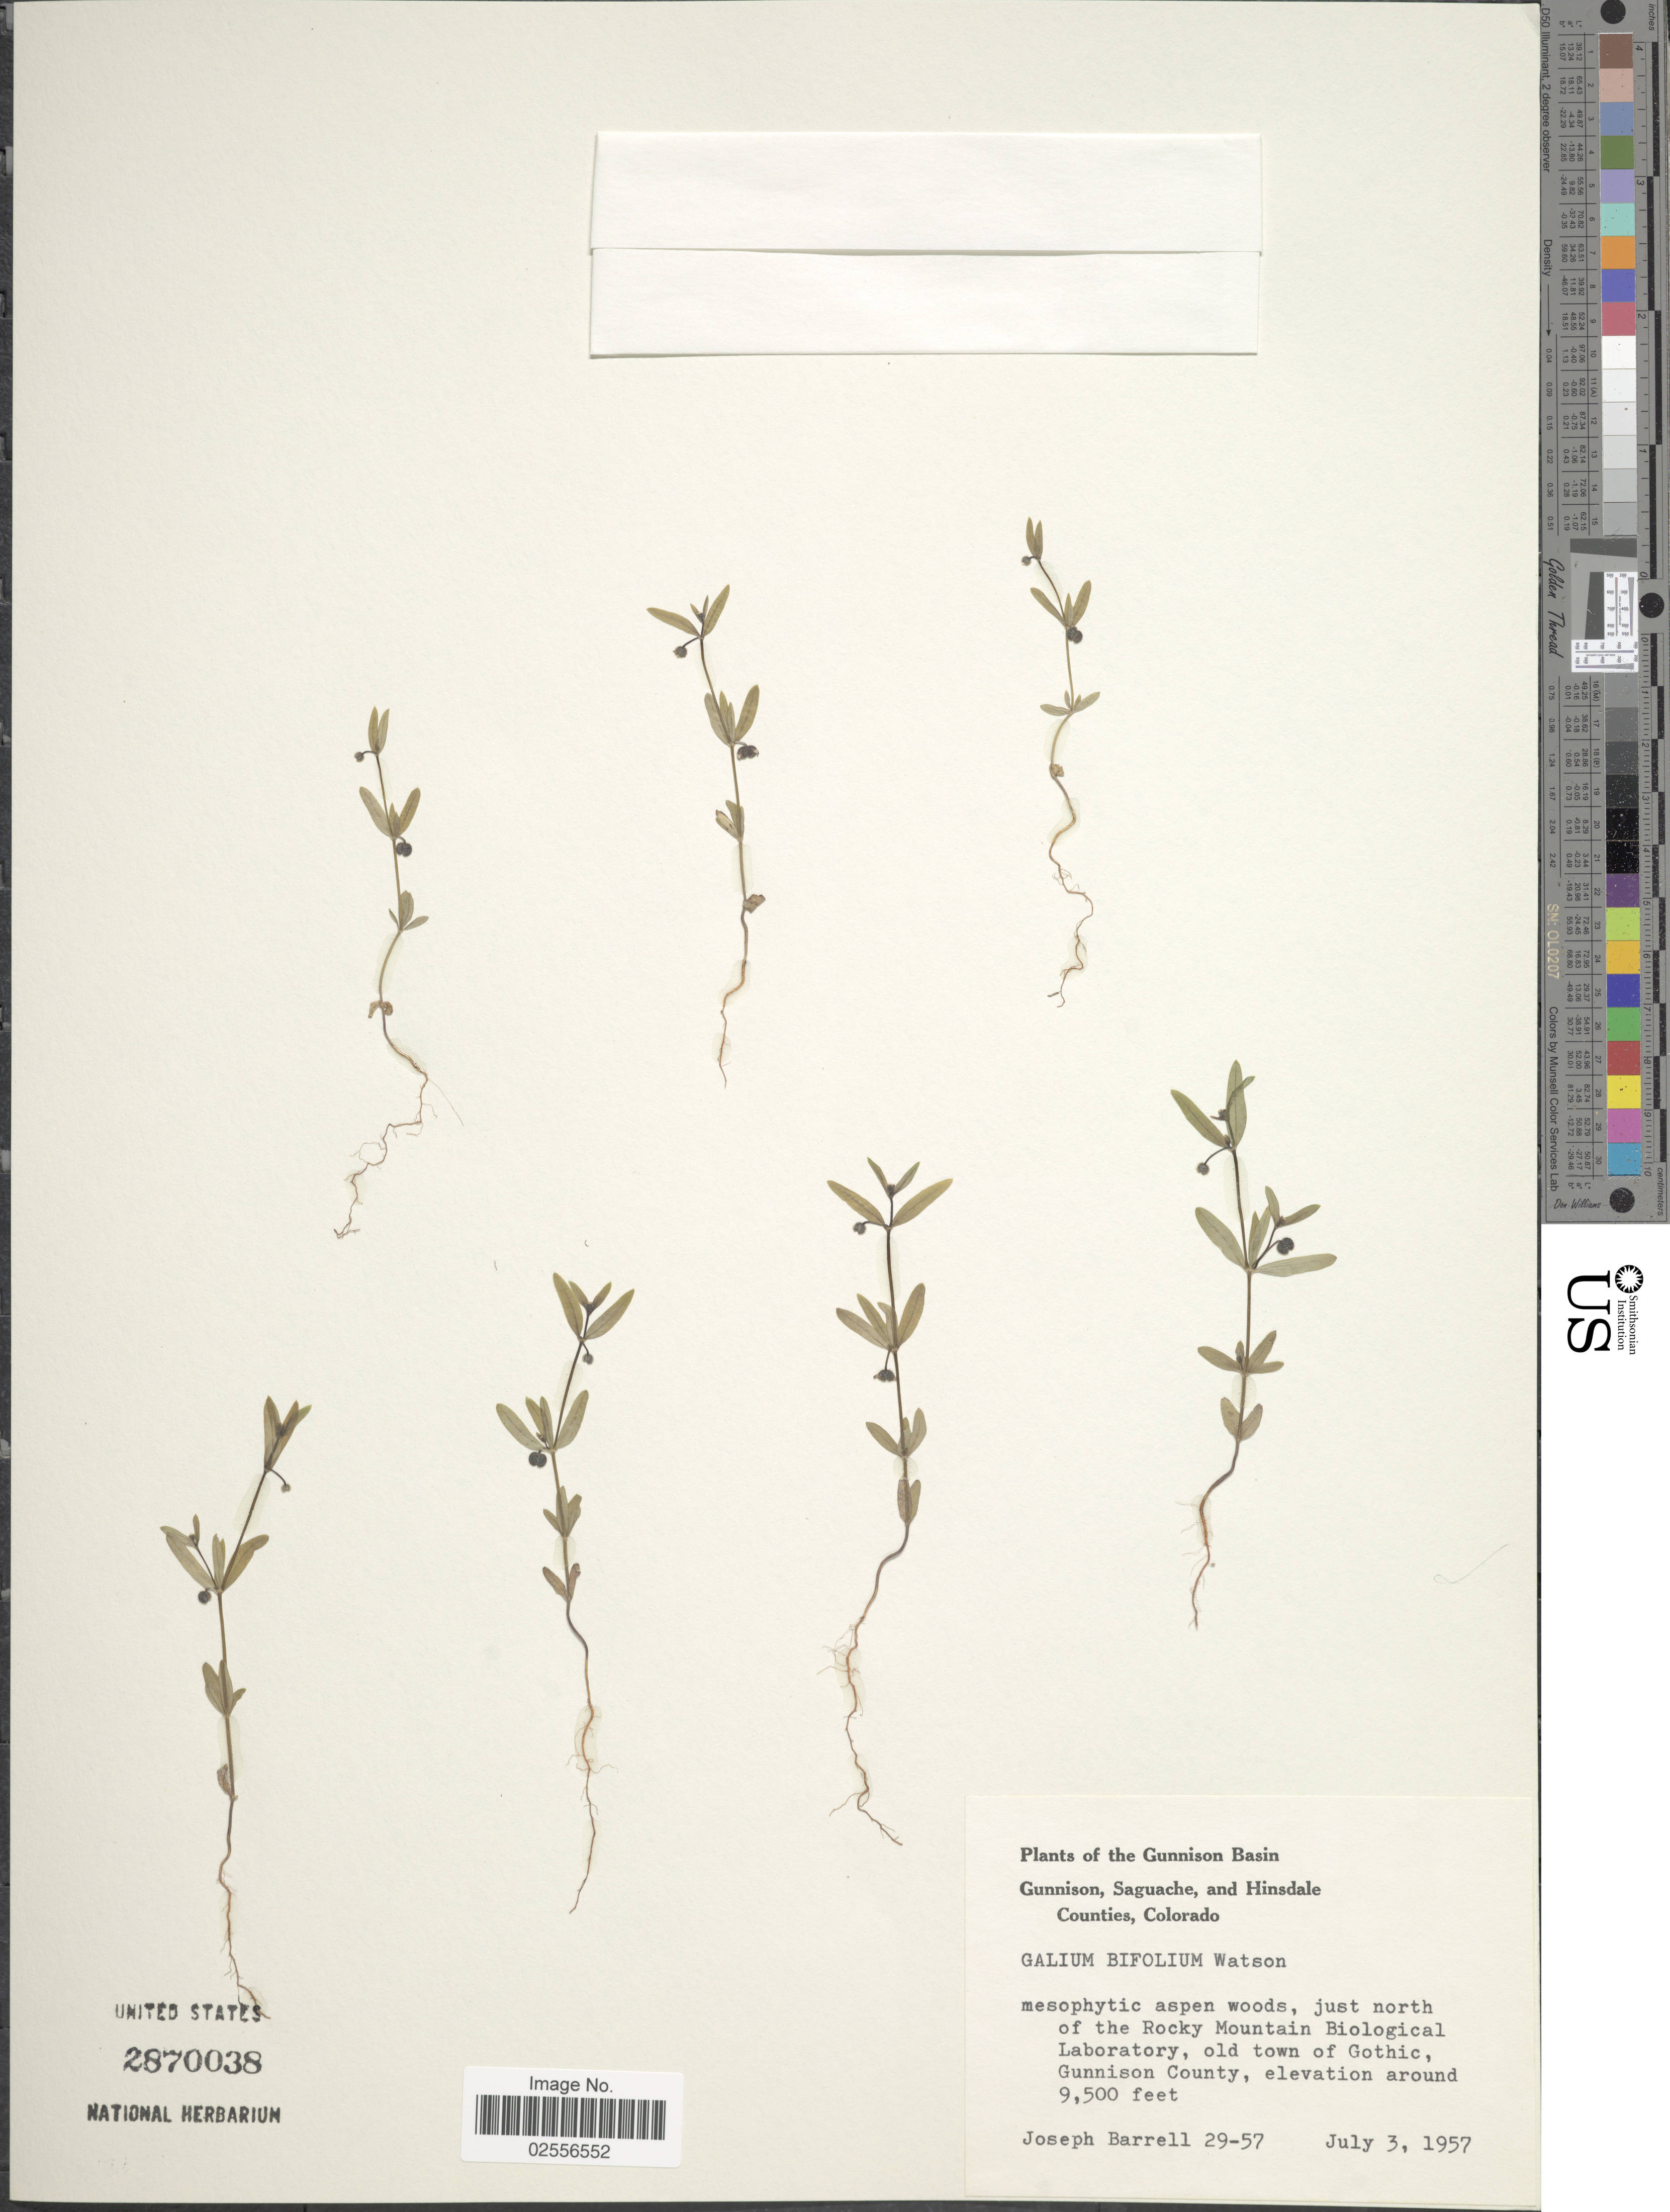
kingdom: Plantae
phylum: Tracheophyta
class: Magnoliopsida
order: Gentianales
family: Rubiaceae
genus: Galium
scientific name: Galium bifolium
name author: S. Watson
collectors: J. Barrell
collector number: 29-57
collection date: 1957-07-03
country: United States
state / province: Colorado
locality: The Gunnison Basin Gunnison, Saguache, and Hinsdale Counties, just north of the Rocky Mountain Biological Labaratory, old town of Gothic, Gunnison County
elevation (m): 2896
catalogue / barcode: US 2870038